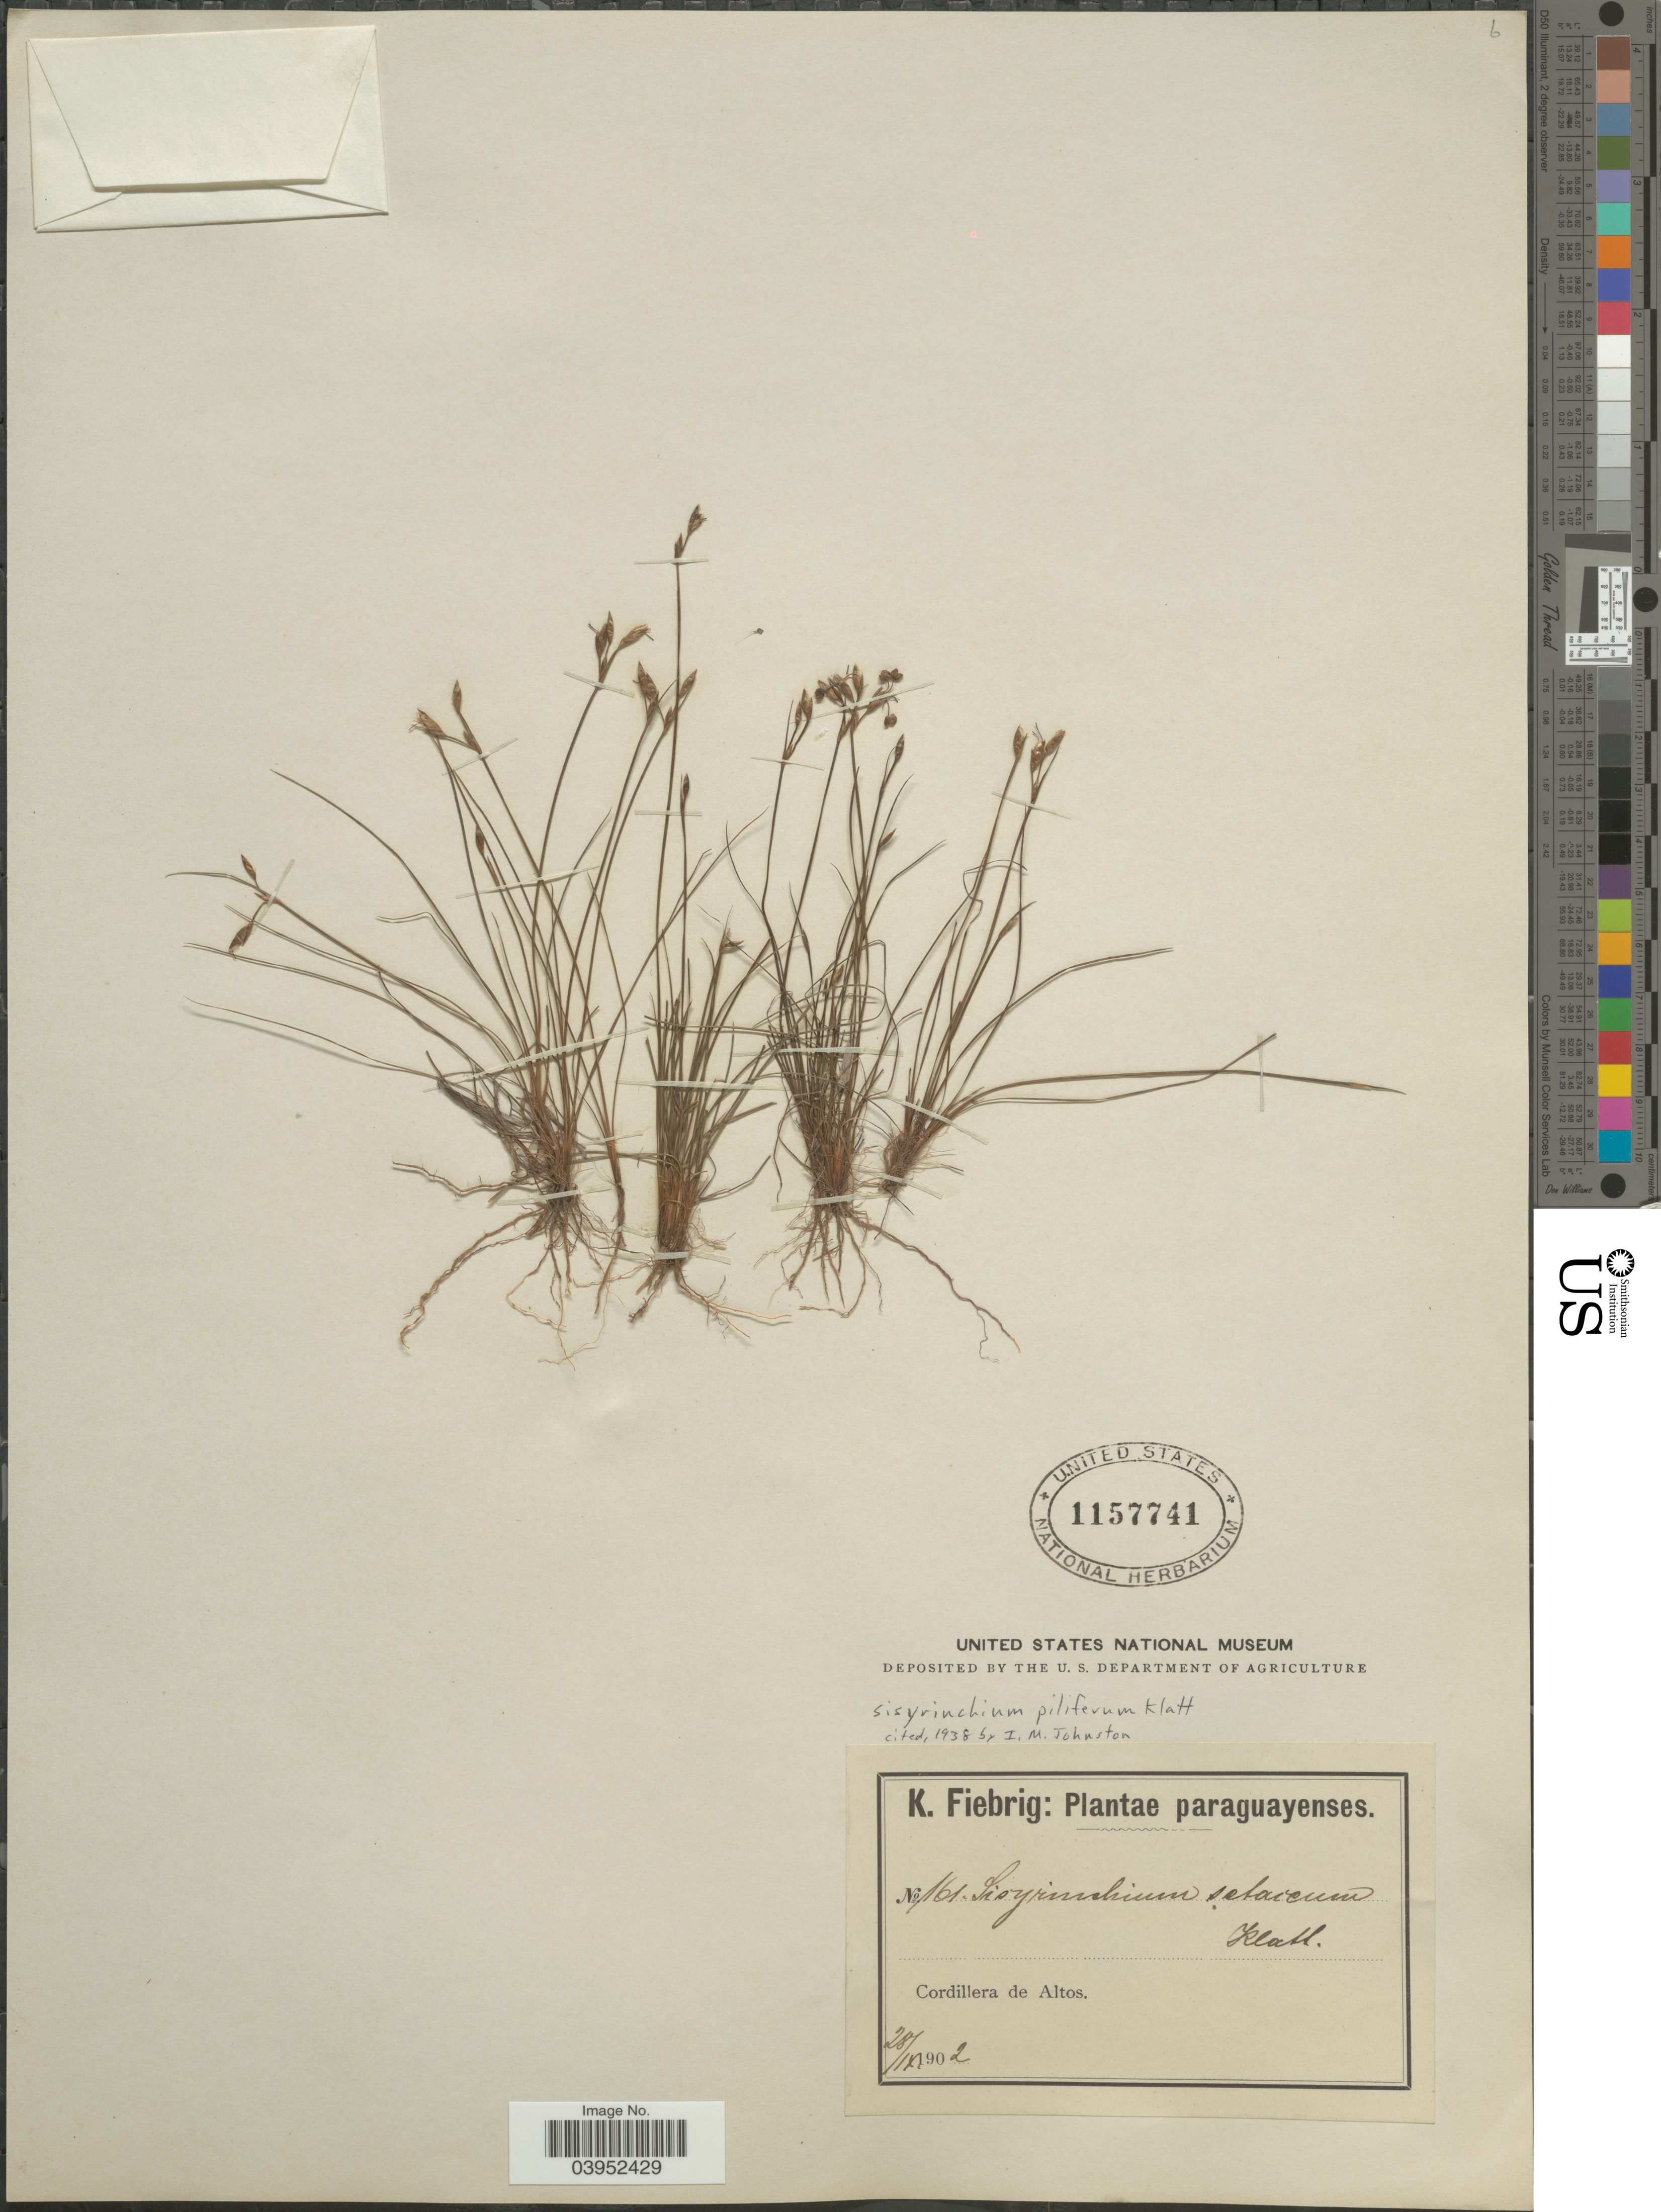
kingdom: Plantae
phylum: Tracheophyta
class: Liliopsida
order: Asparagales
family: Iridaceae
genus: Sisyrinchium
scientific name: Sisyrinchium piliferum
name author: Klatt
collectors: K. Fiebrig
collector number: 161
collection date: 1902-09-28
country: Paraguay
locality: Cordillera de Altos.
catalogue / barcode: US 1157741